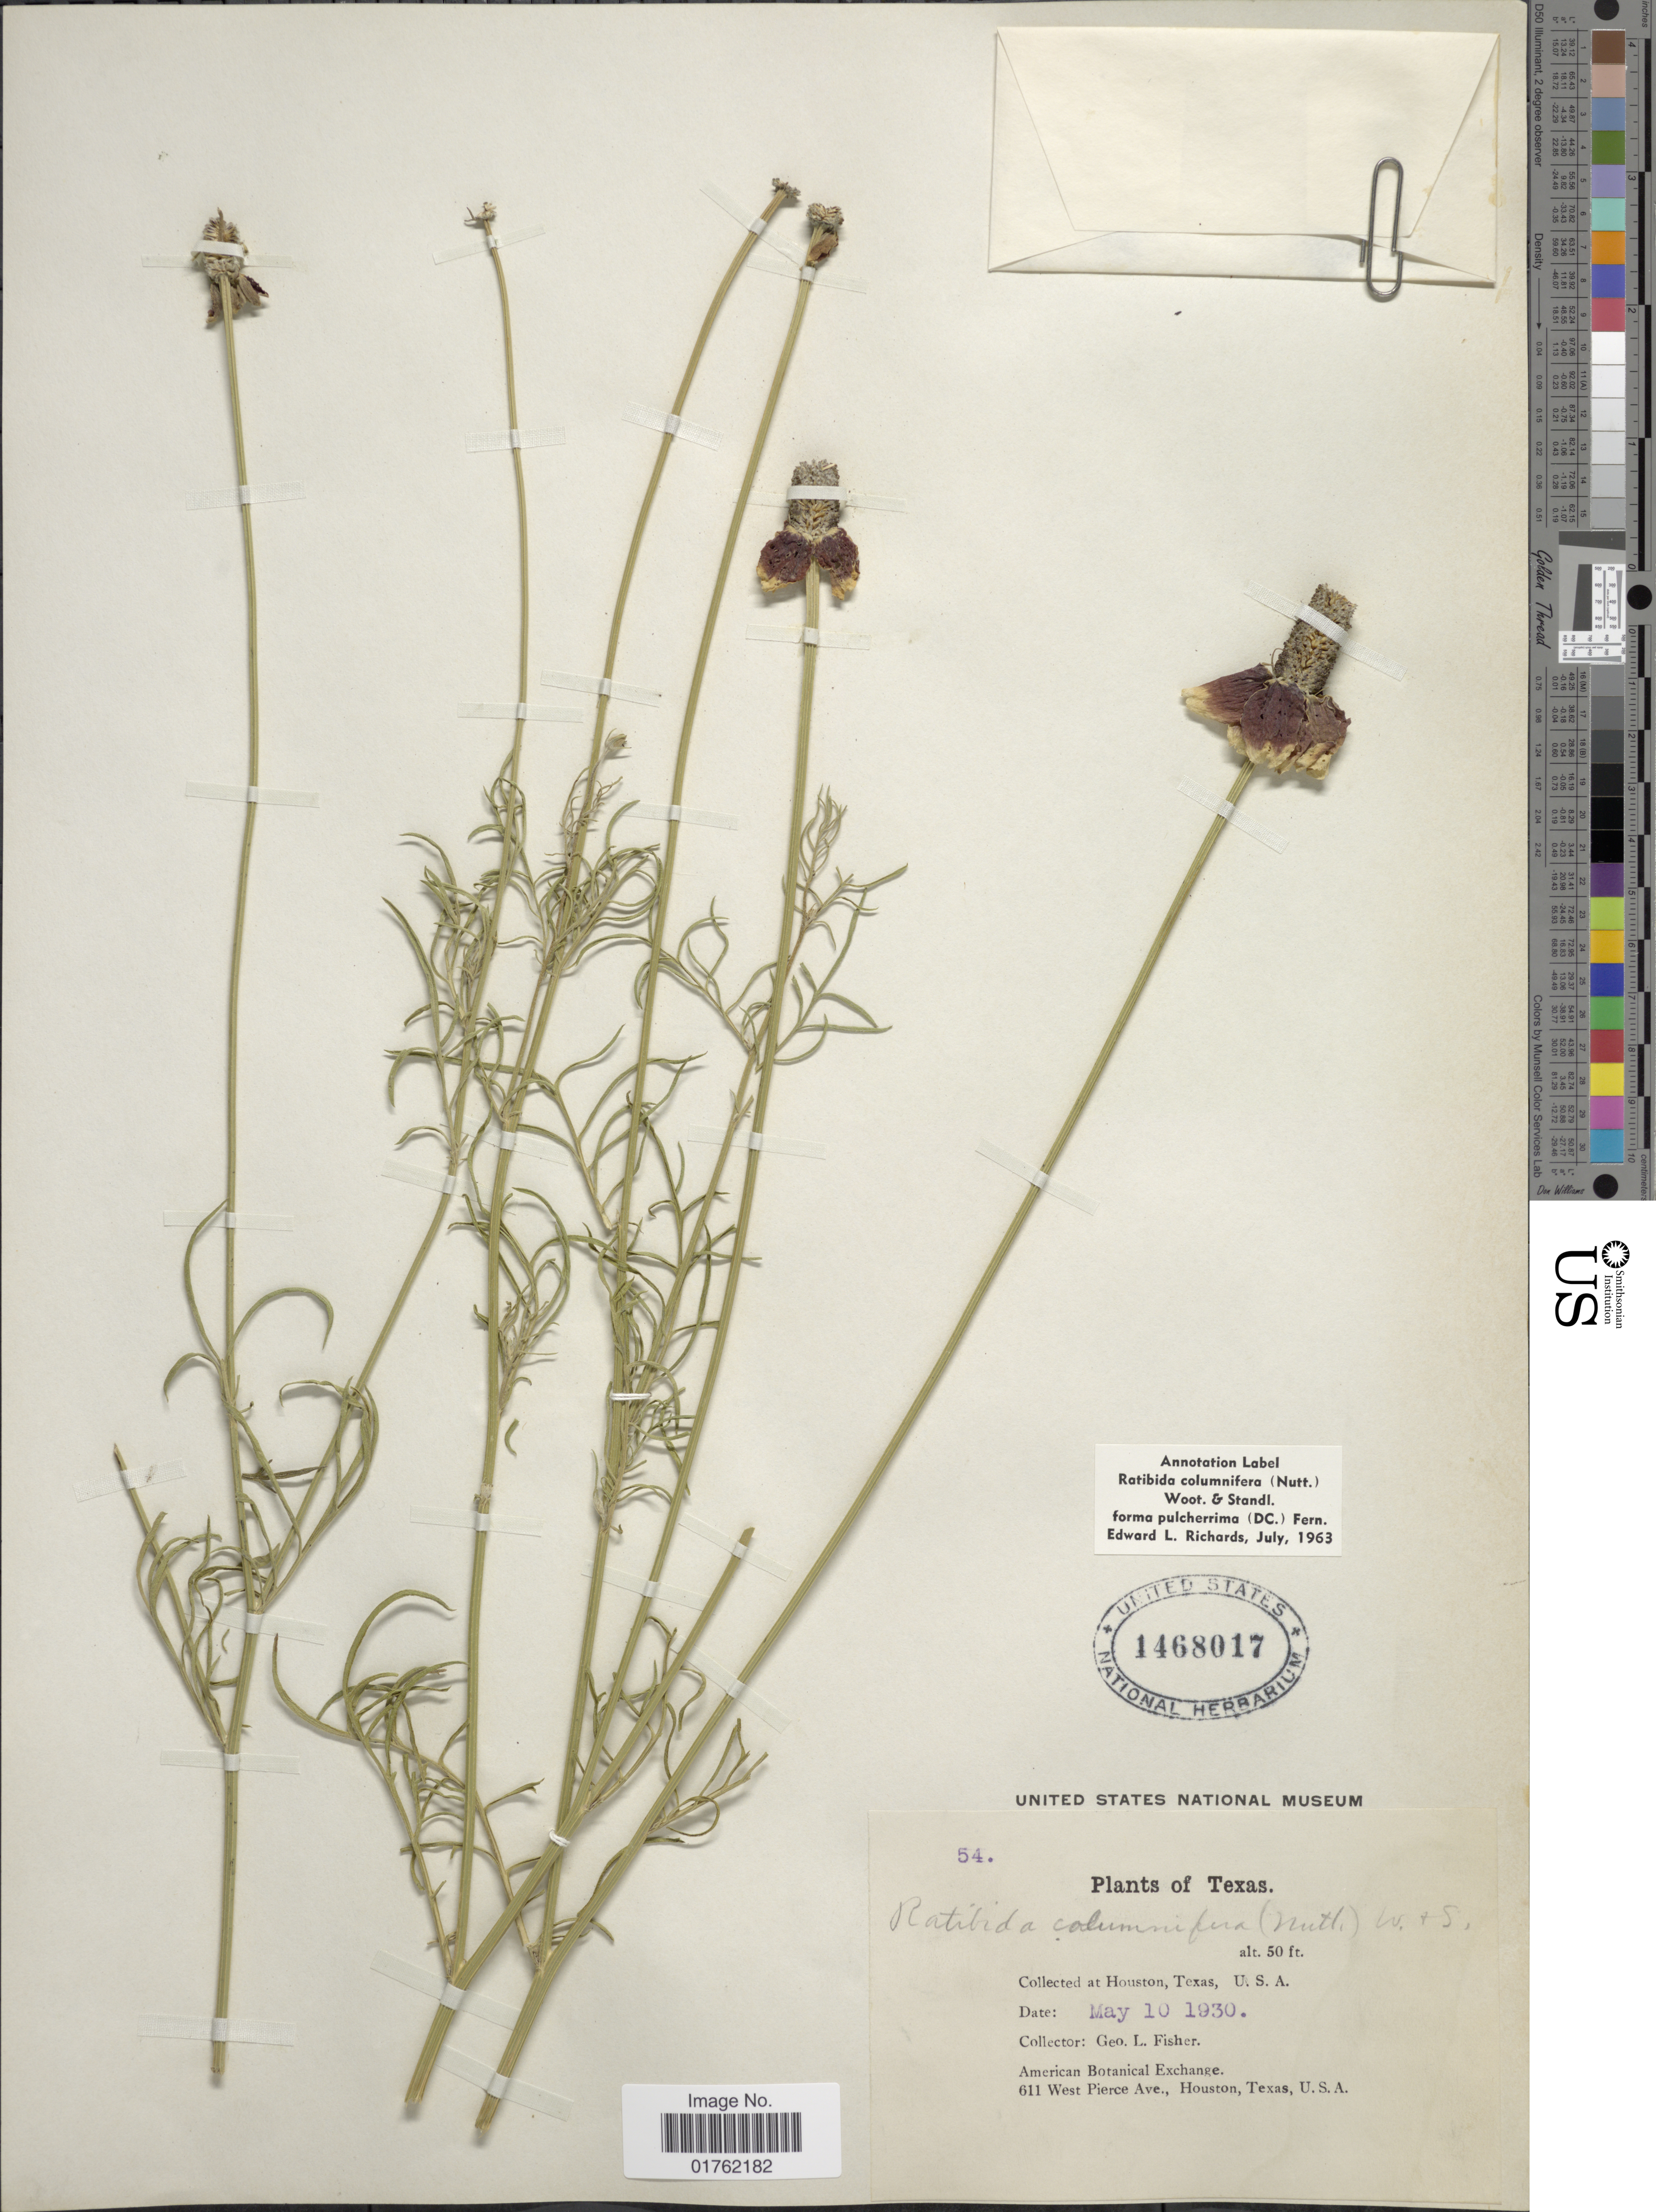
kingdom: Plantae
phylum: Tracheophyta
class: Magnoliopsida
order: Asterales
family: Asteraceae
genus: Ratibida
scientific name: Ratibida columnaris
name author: (Pursh) D. Don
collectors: G. L. Fisher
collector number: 54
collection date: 1930-05-10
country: United States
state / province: Texas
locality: Houston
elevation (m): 15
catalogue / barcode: US 1468017